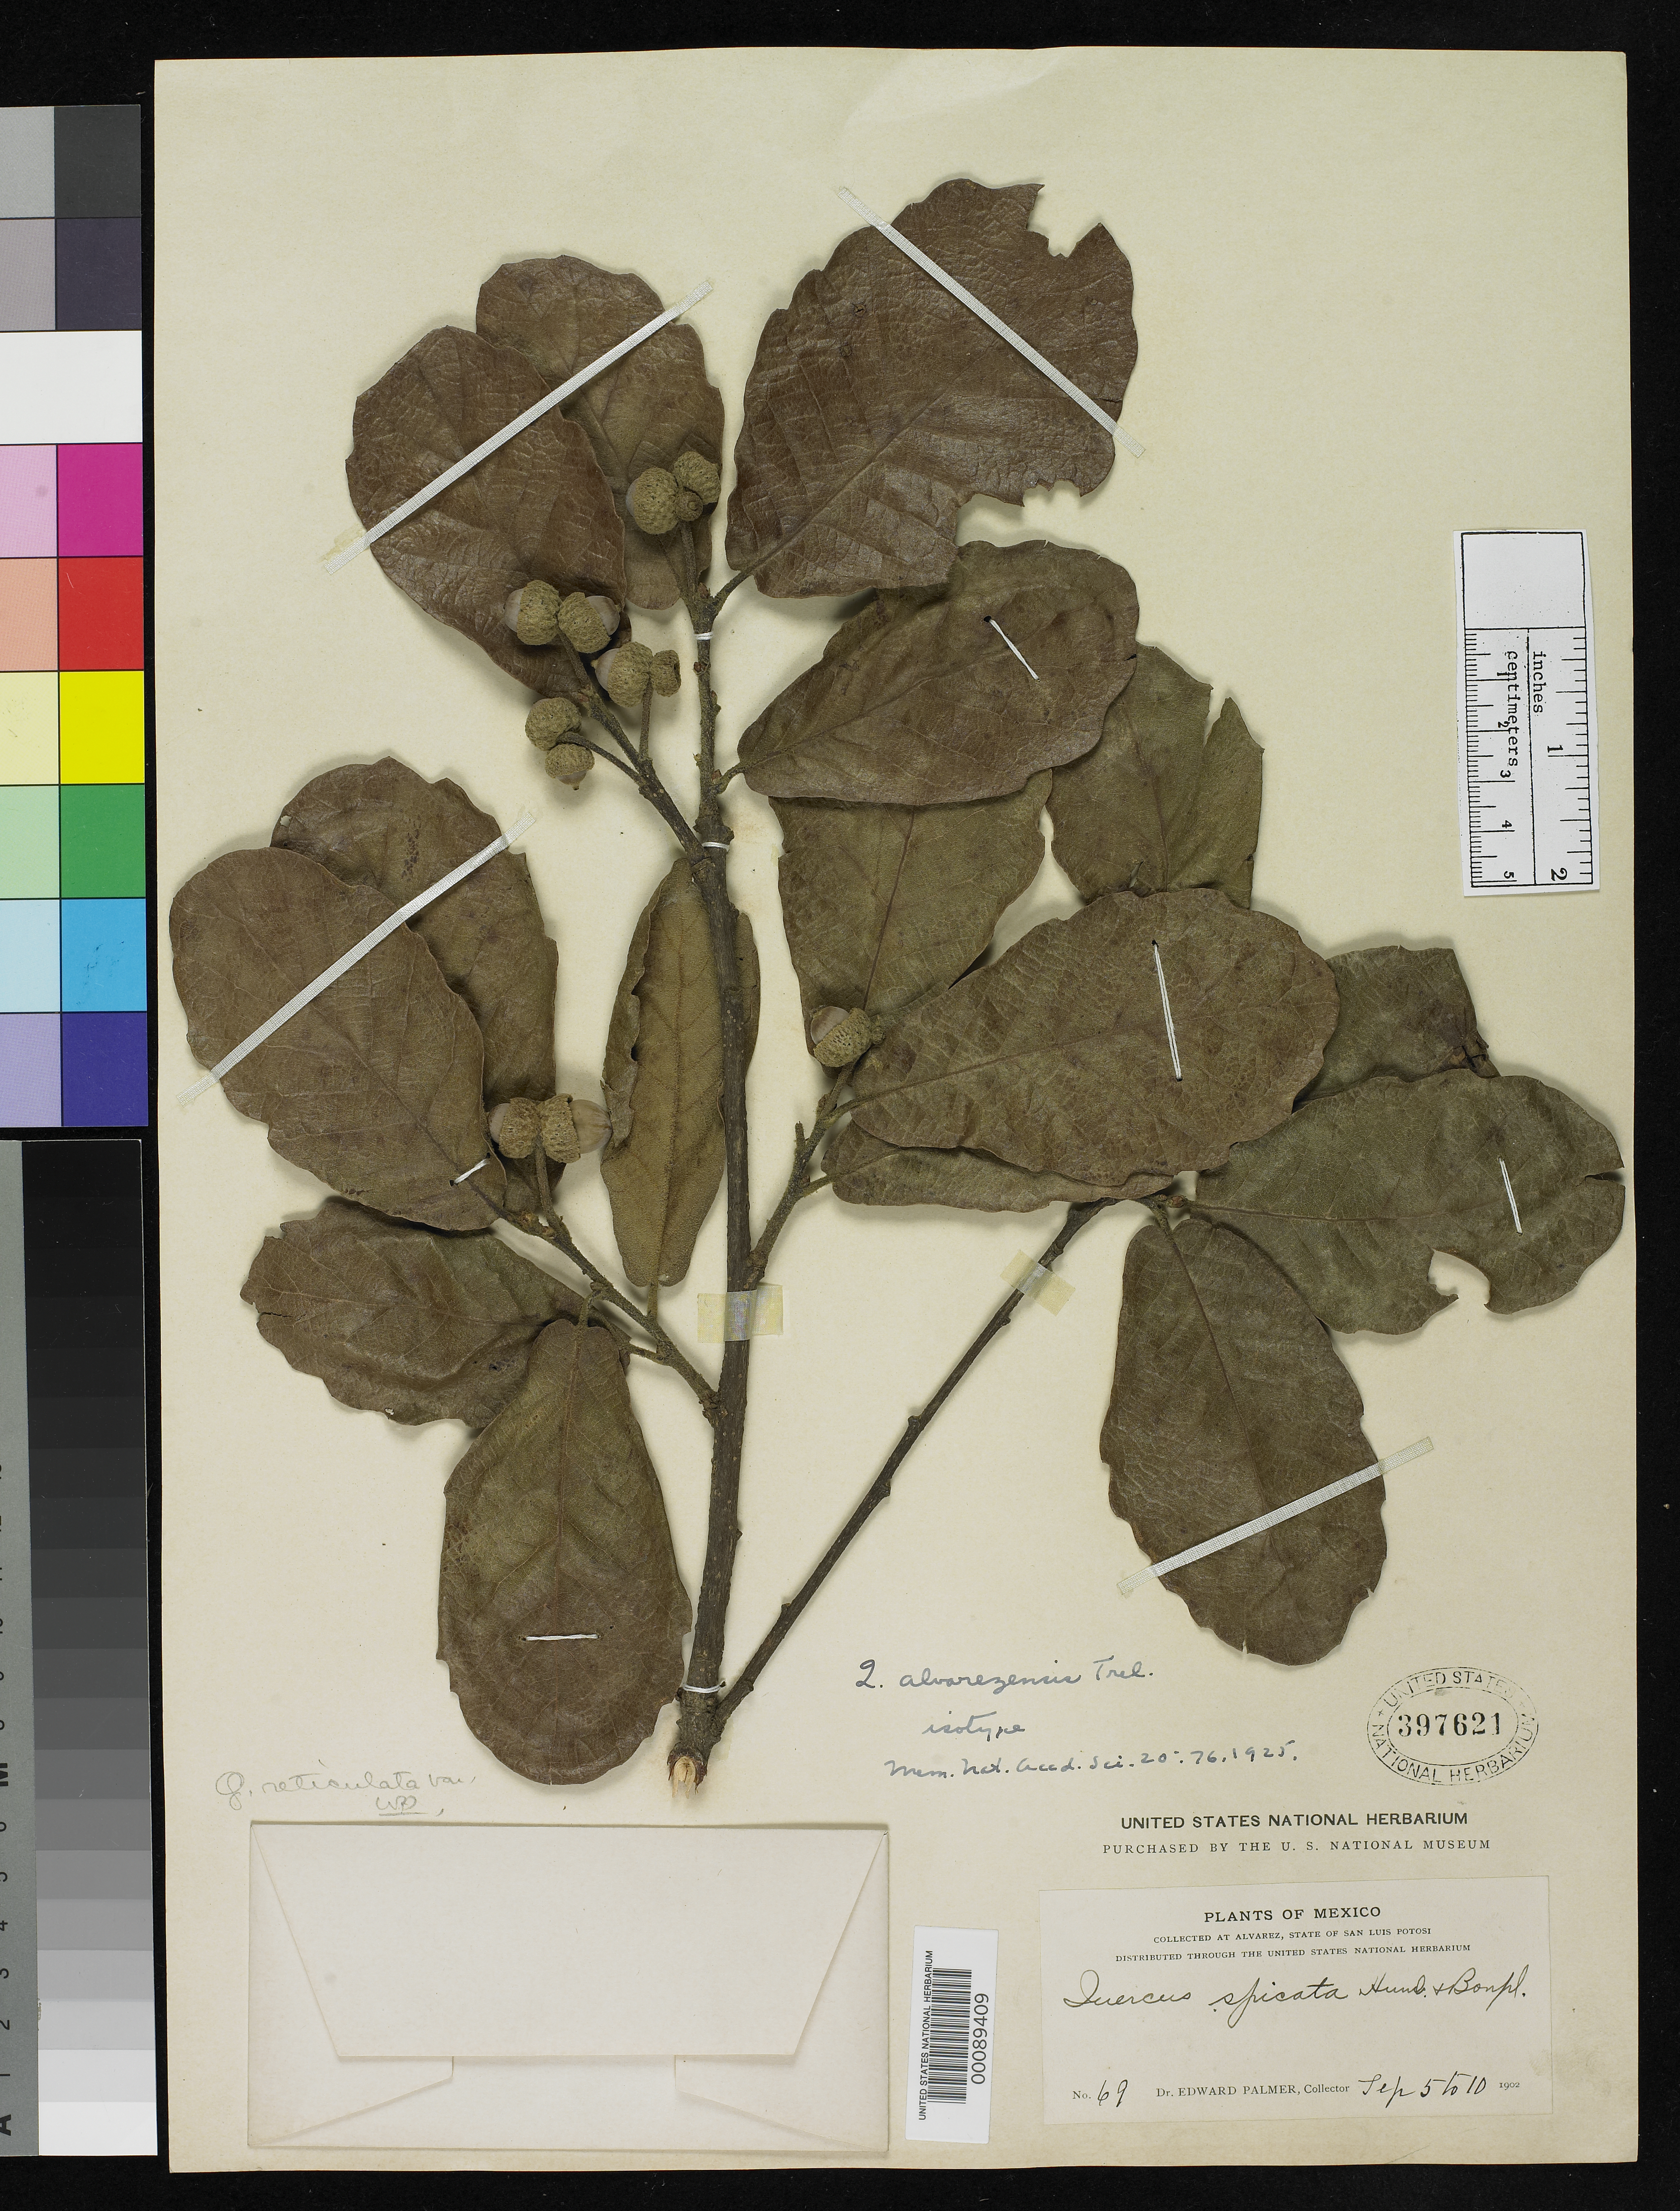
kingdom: Plantae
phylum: Tracheophyta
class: Magnoliopsida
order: Fagales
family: Fagaceae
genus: Quercus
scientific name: Quercus alvarezensis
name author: Trel.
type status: Isotype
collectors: E. Palmer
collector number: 69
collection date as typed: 05 Sep 1902 to 10 Sep 1902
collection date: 1902-09-05/1902-09-10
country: Mexico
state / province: San Luis Potosi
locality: Alvarez.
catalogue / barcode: US 397621